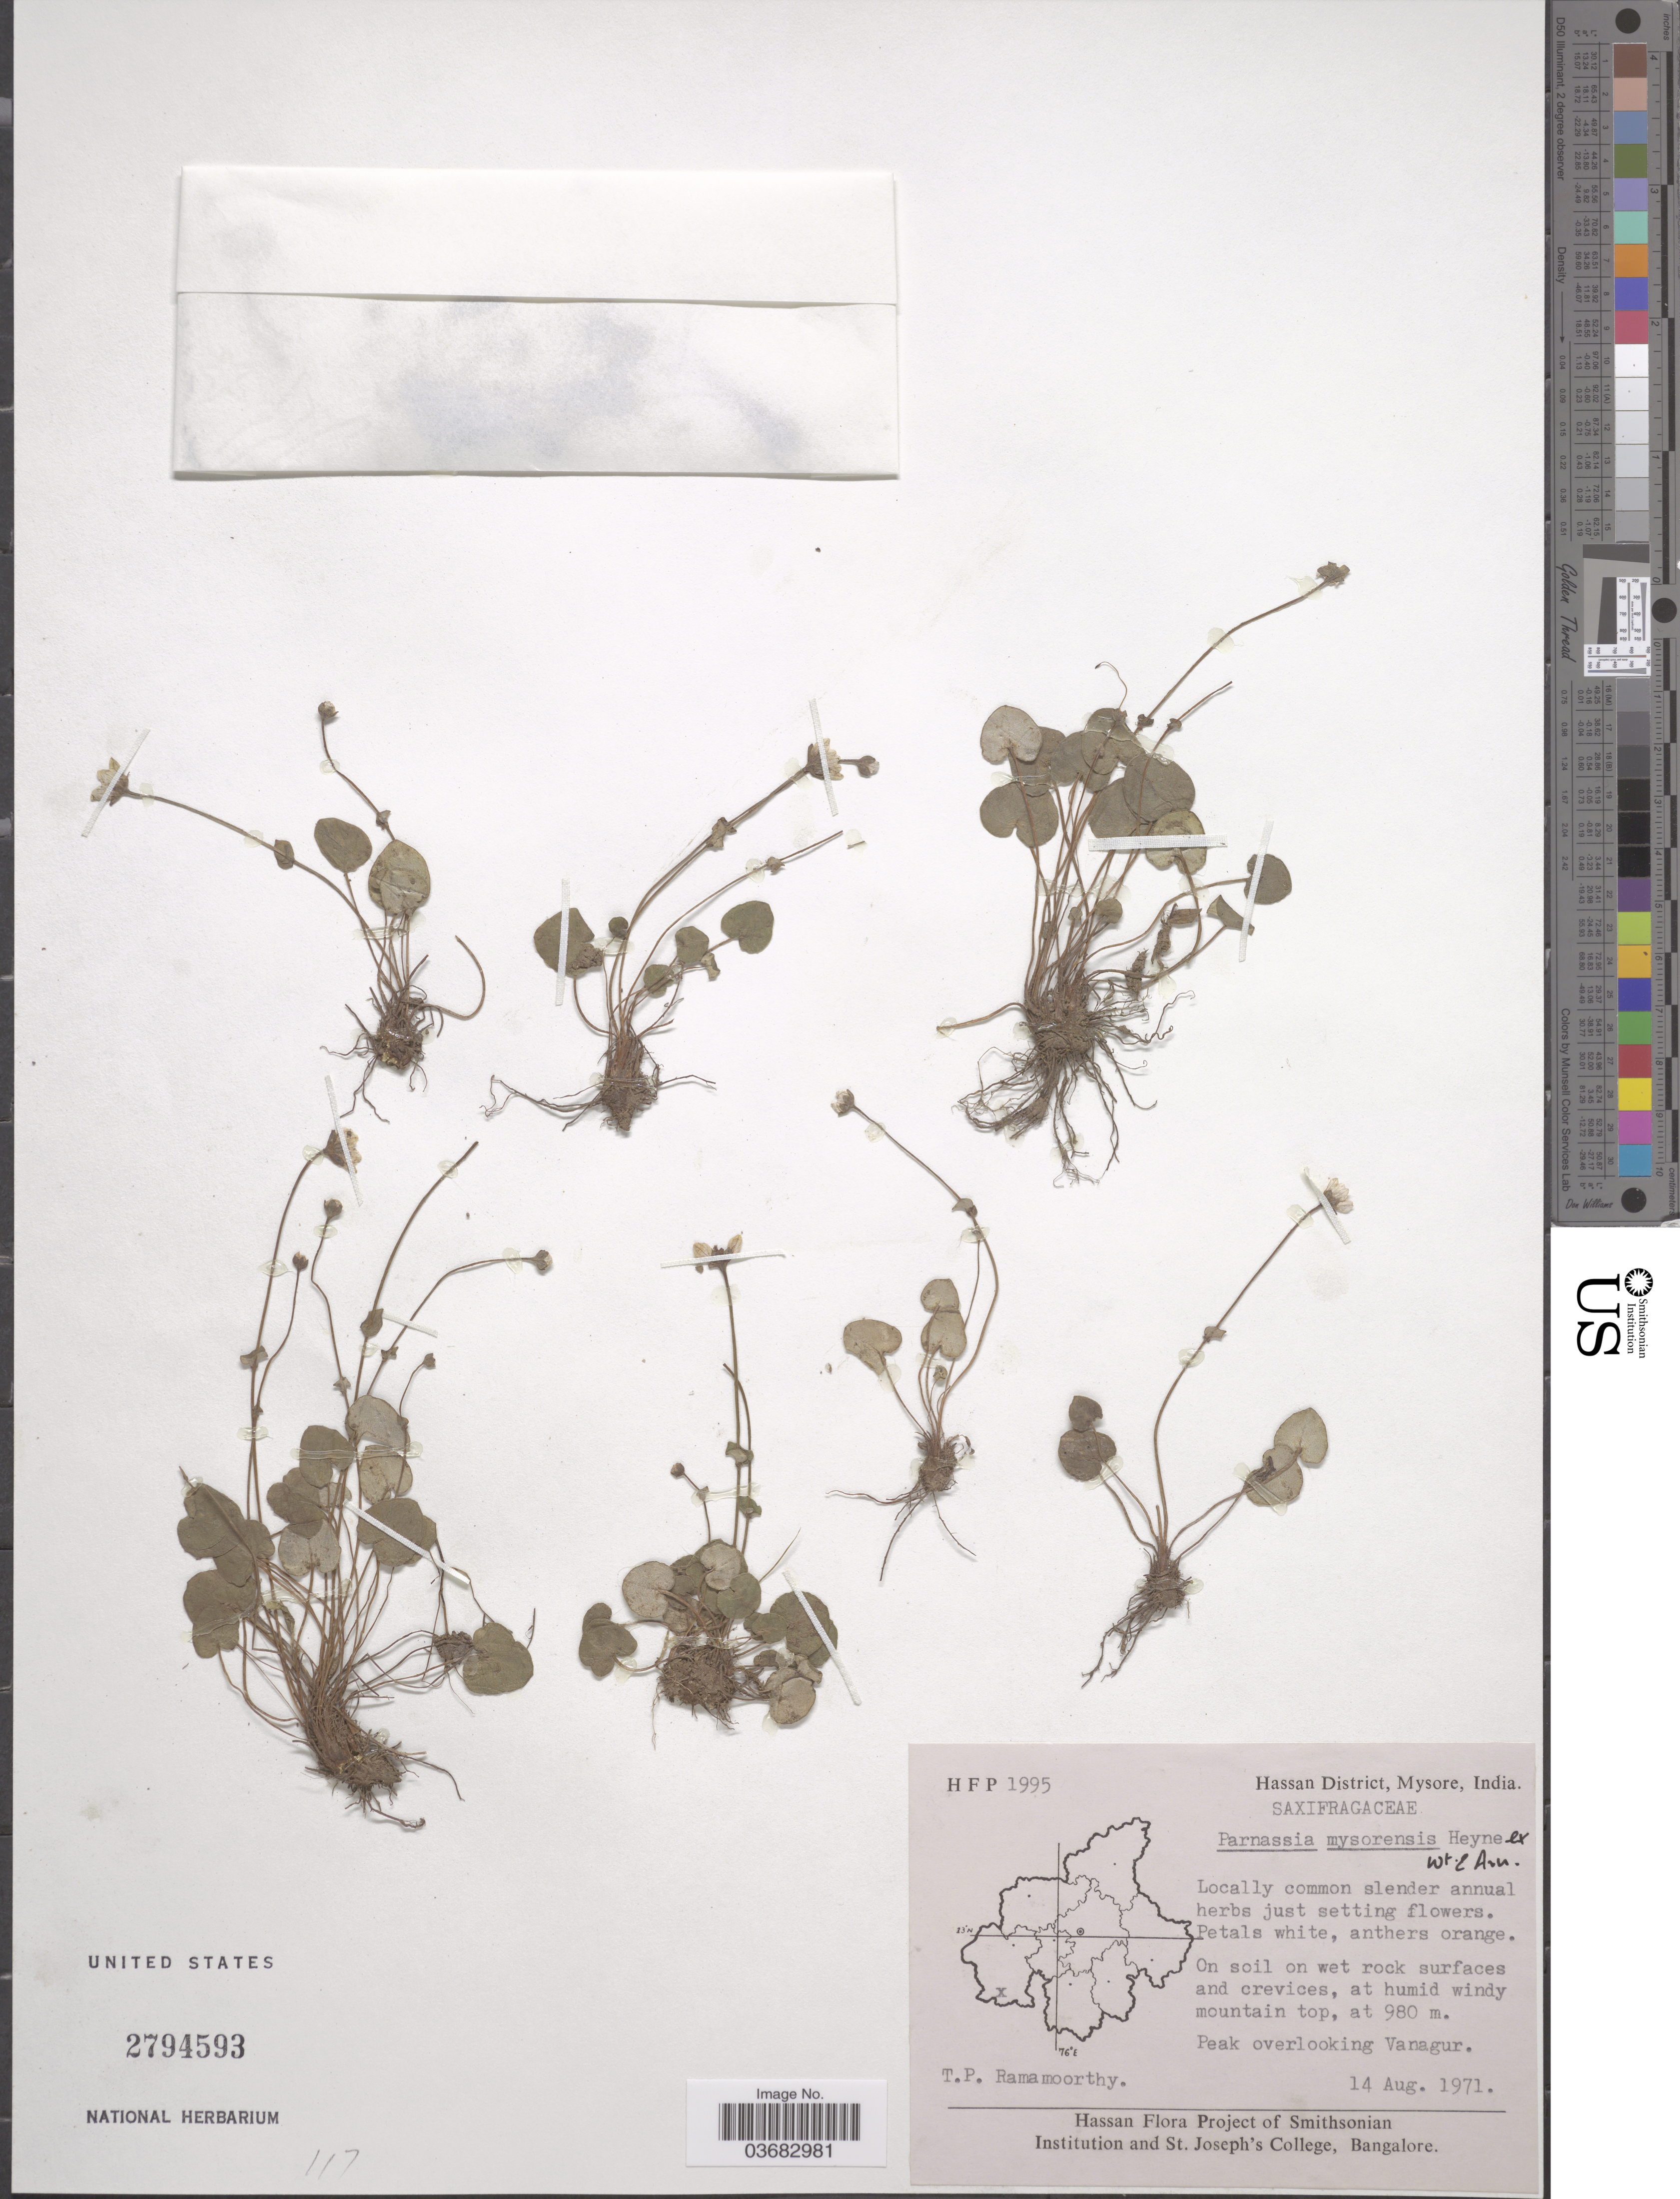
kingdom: Plantae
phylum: Tracheophyta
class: Magnoliopsida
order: Celastrales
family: Parnassiaceae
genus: Parnassia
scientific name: Parnassia mysorensis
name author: F. Heyne ex Wight & Arn.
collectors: T. P. Ramamoorthy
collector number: HFP1995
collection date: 1971-08-14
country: India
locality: Hassan District, Mysore. Peak overlooking Vanagur.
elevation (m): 980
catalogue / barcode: US 2794593